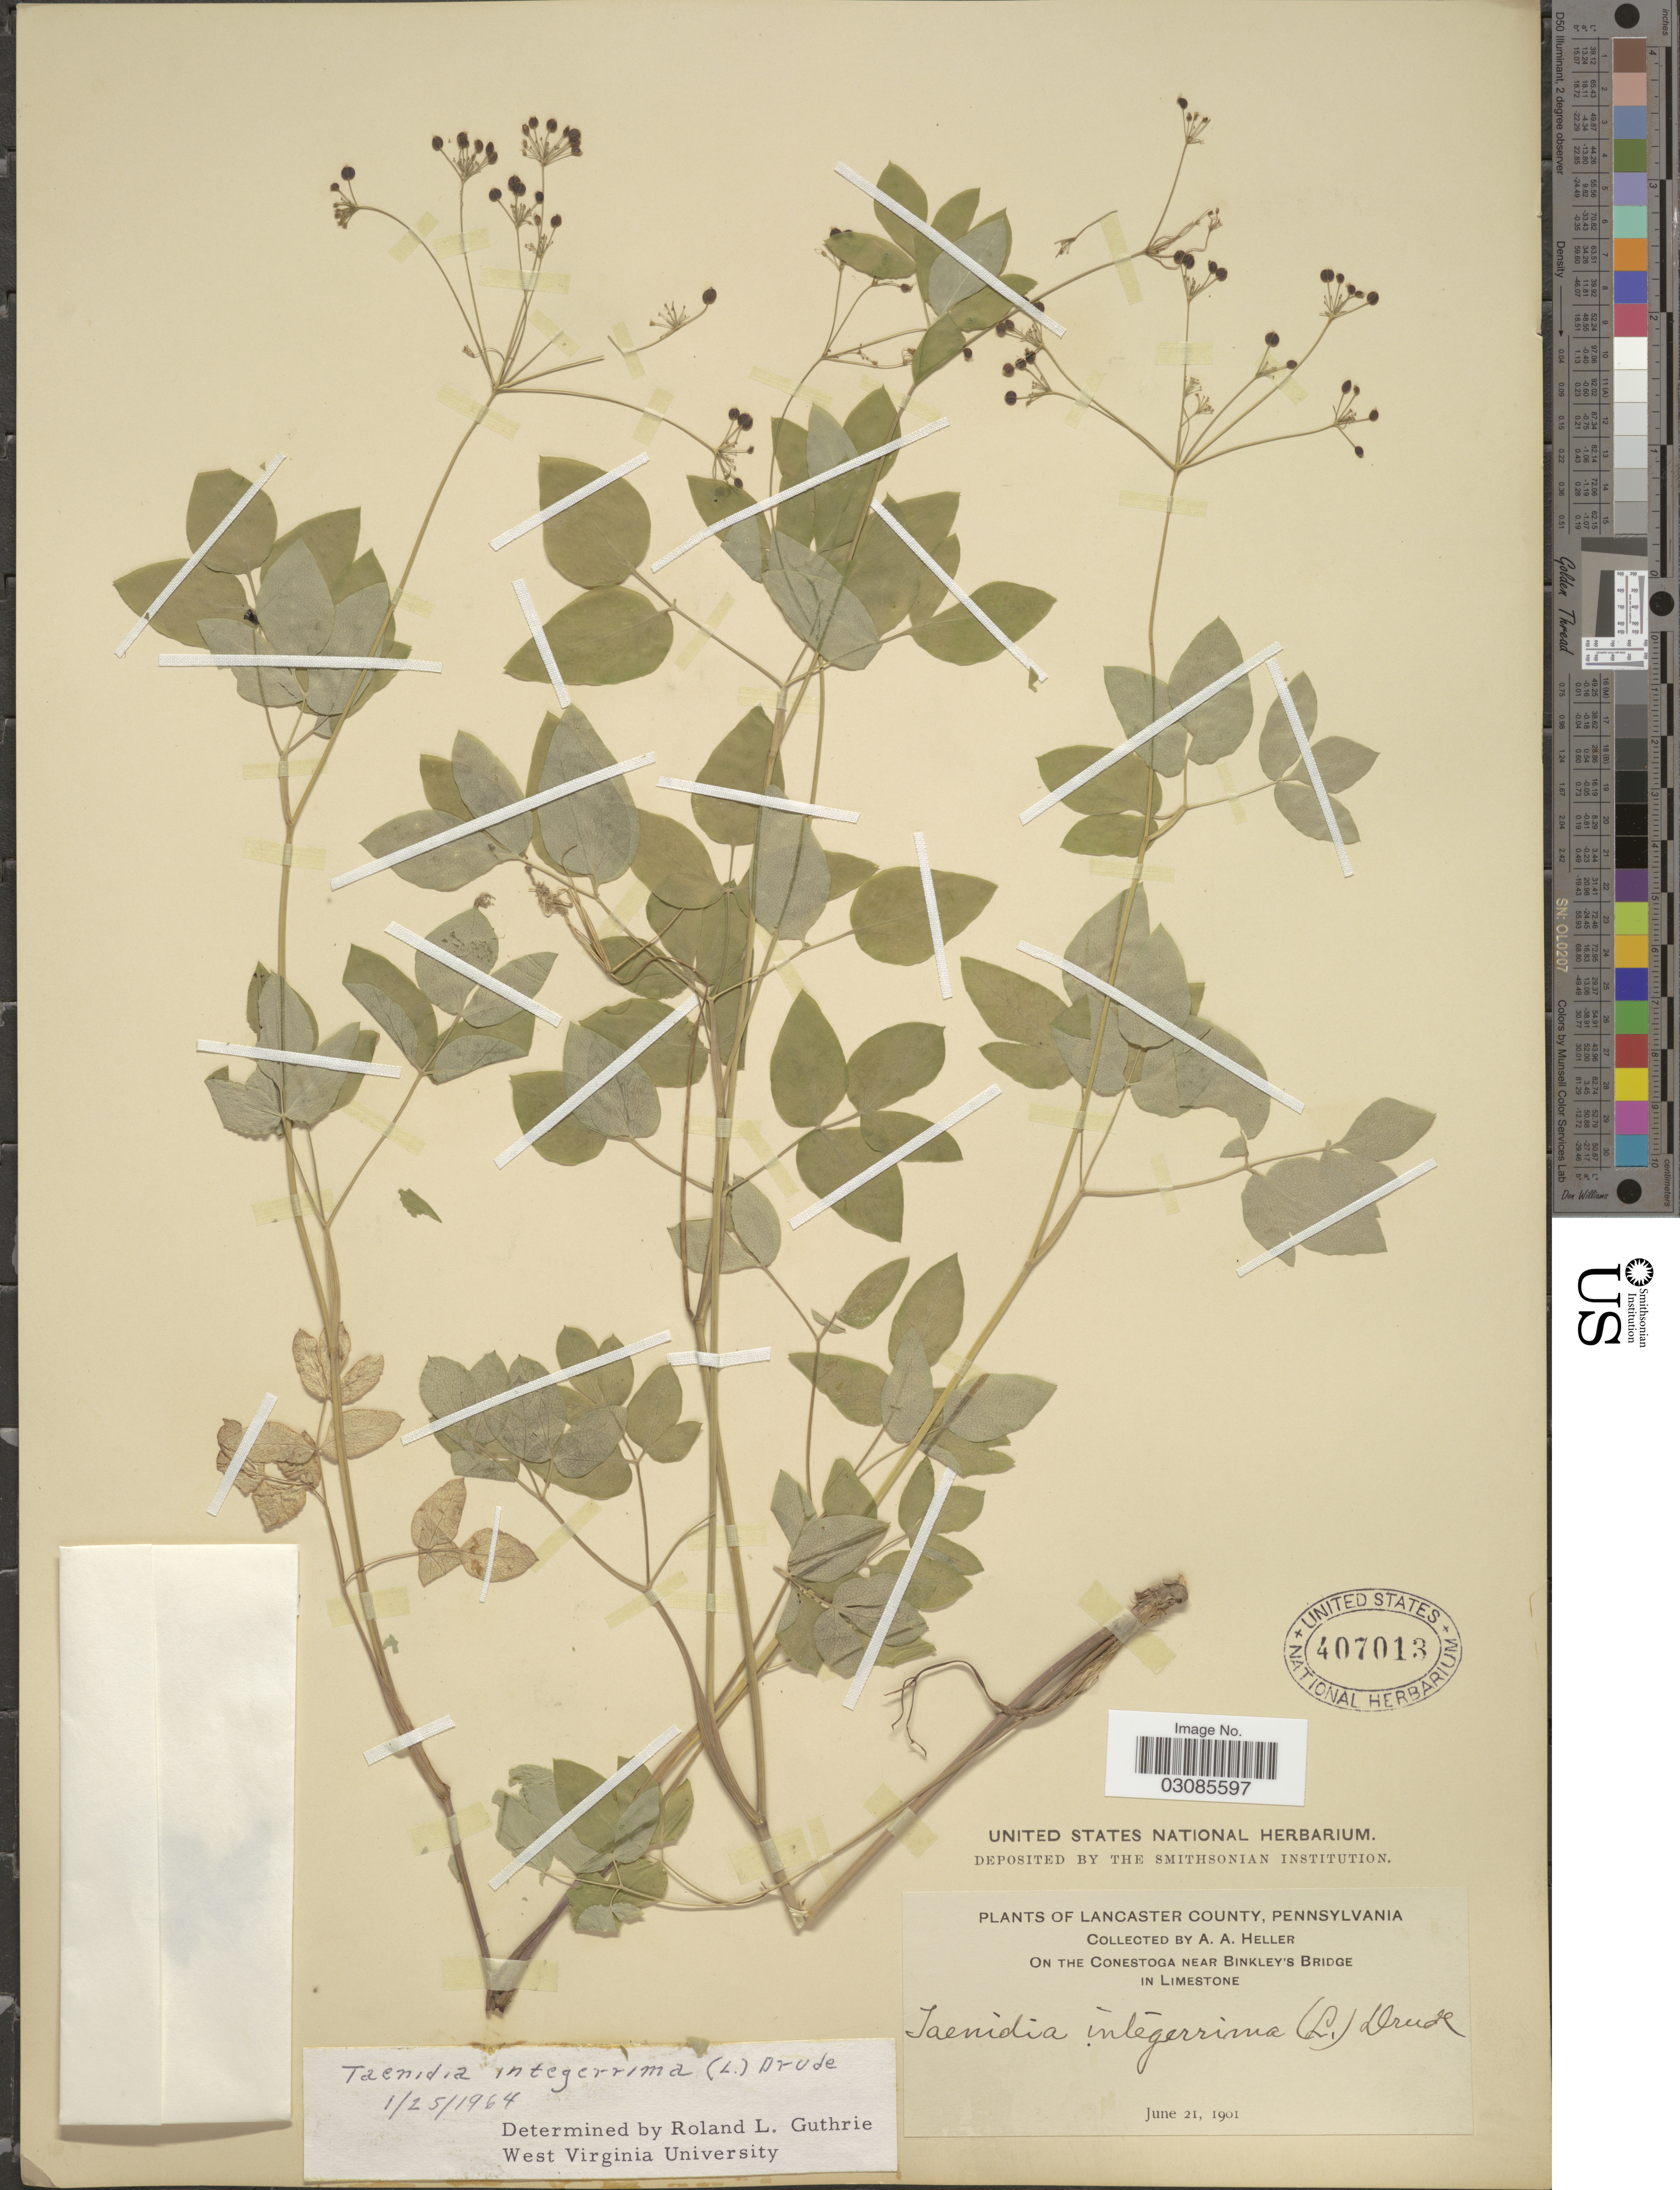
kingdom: Plantae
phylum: Tracheophyta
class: Magnoliopsida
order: Apiales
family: Apiaceae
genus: Taenidia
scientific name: Taenidia integerrima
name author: (L.) Drude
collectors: A. A. Heller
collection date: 1901-06-21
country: United States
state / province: Pennsylvania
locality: Lancaster County. On the Conestoga near Binkley's Bridge.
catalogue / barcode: US 407013